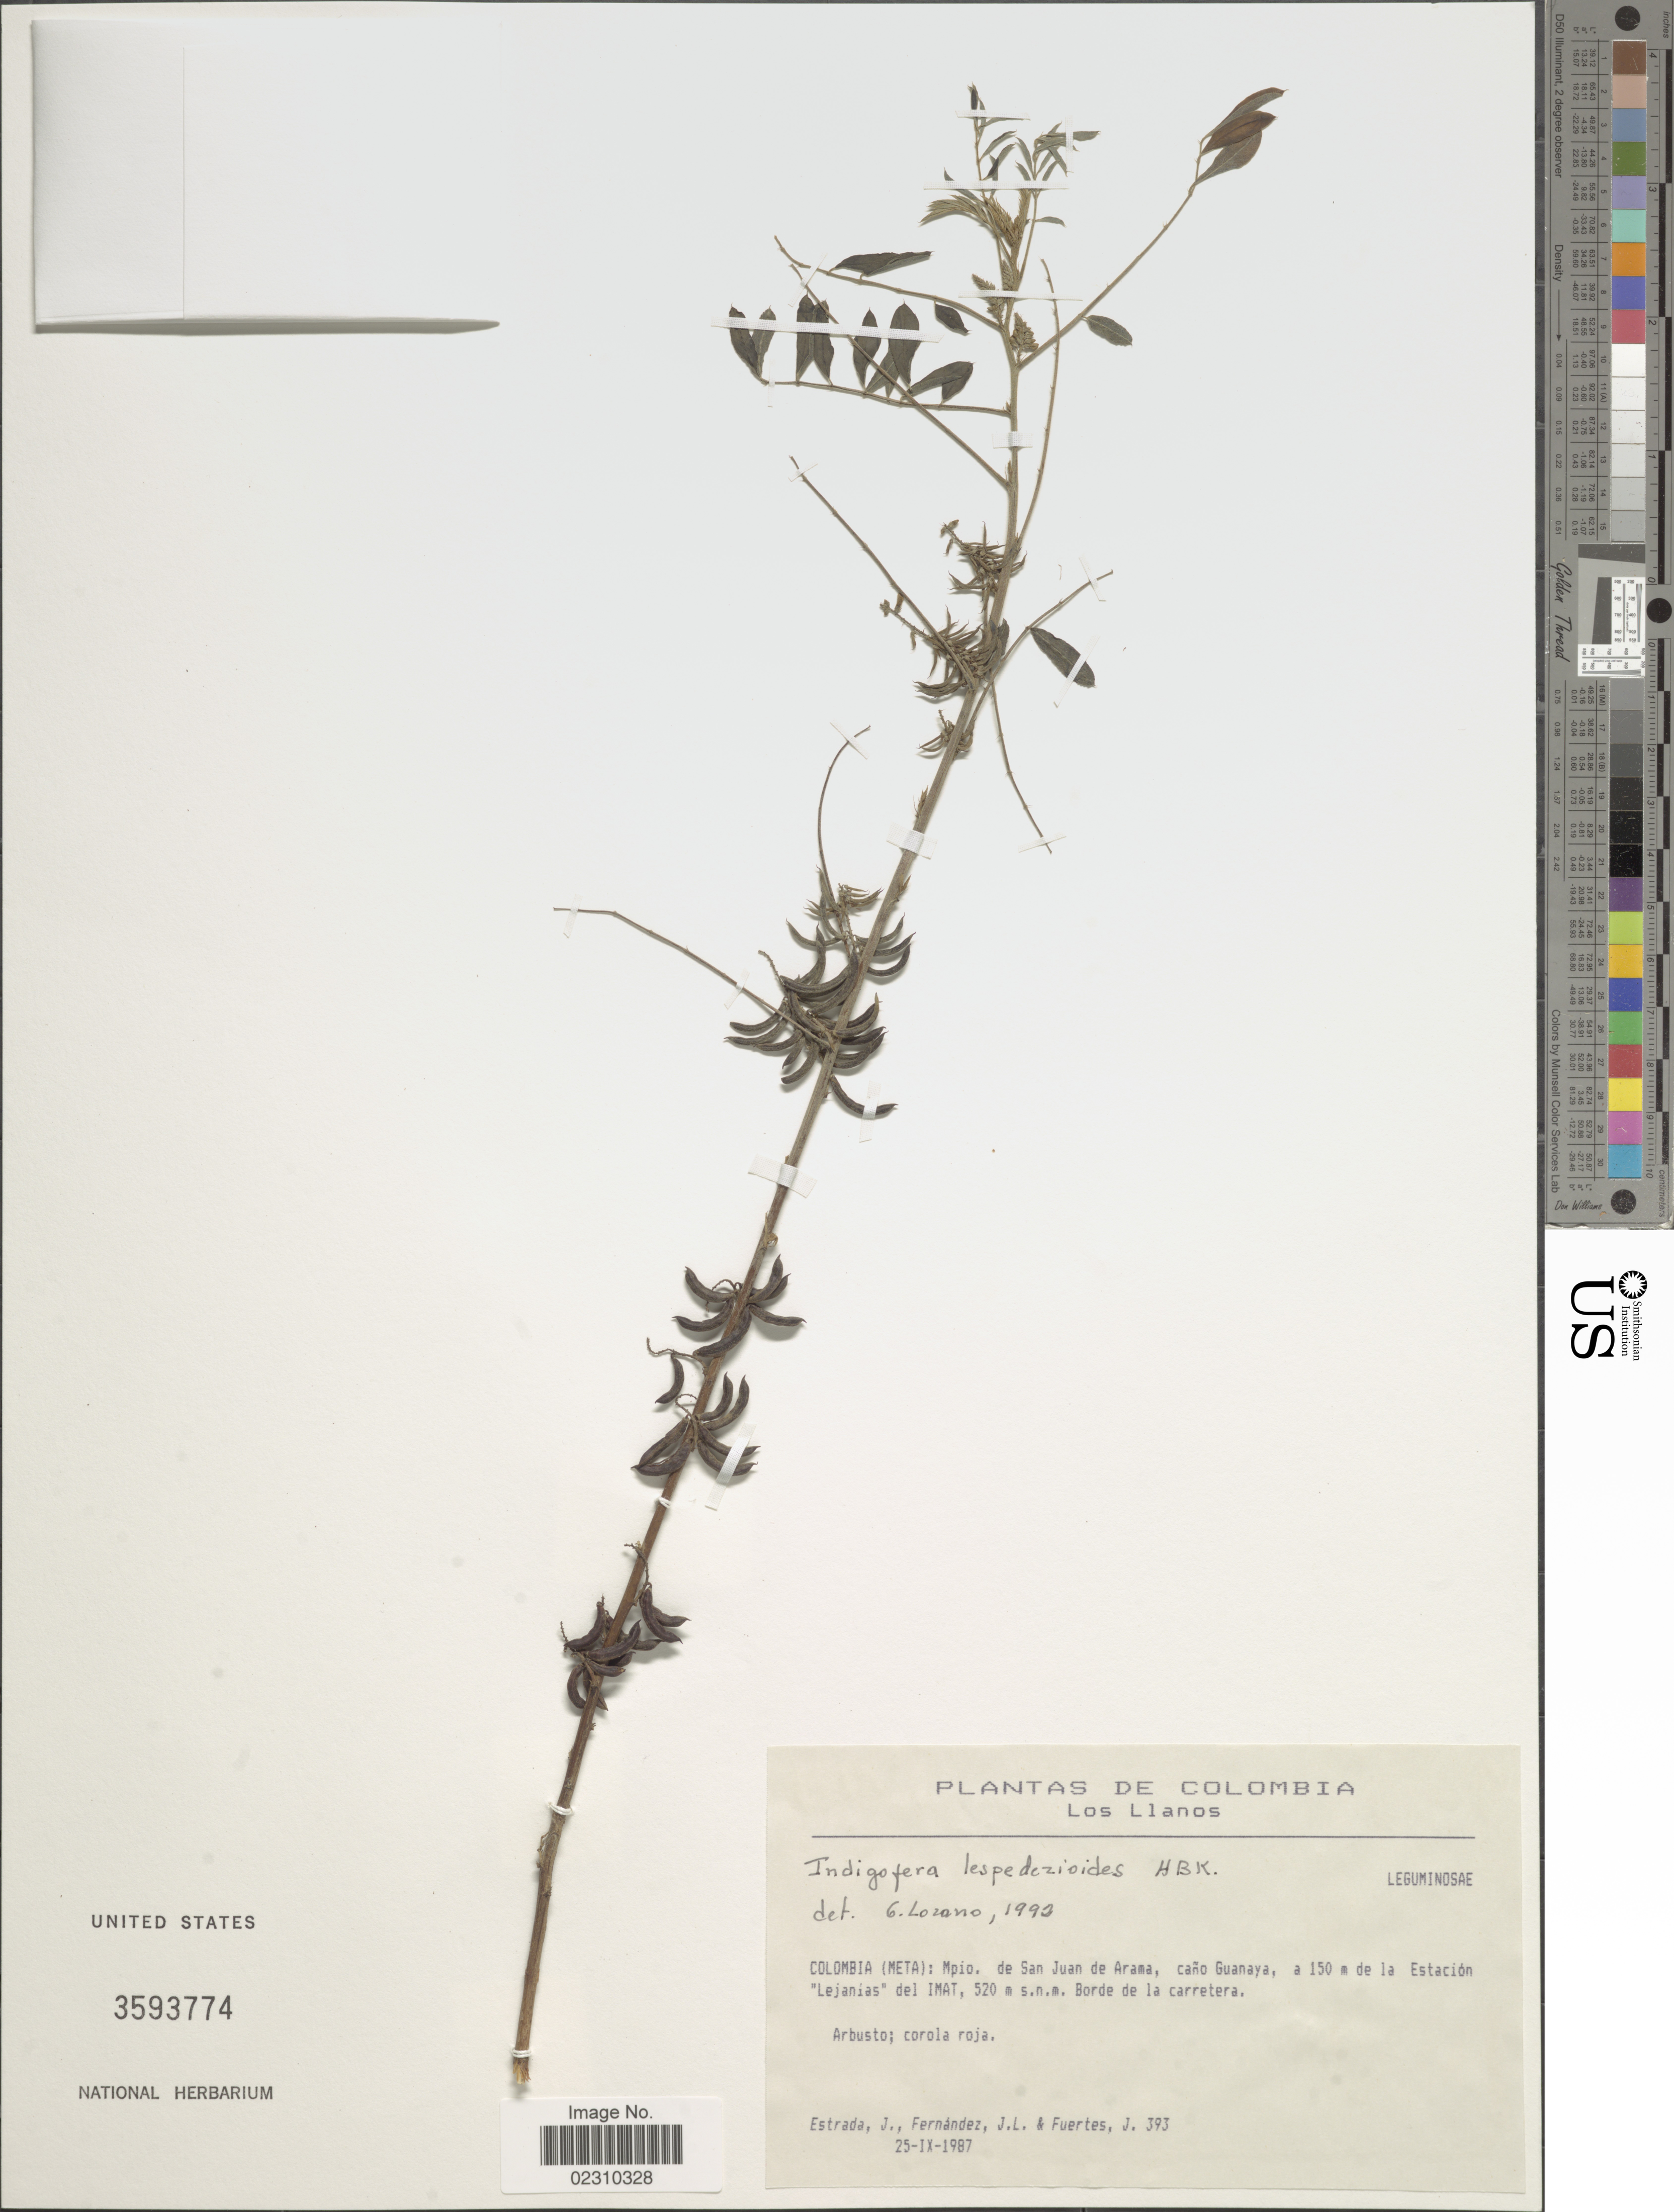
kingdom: Plantae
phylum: Tracheophyta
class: Magnoliopsida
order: Fabales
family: Fabaceae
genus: Indigofera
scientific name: Indigofera lespedezioides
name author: Kunth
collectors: J. Estrada, J. Fernandez & J. Fuertes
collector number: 393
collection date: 1987-09-25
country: Colombia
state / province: Meta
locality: Colombia (Meta) Mpio. de San Juan de Arama de Arama, cano Guanaya, a 150 m de la Estacion Lejanias del Imat.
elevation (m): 520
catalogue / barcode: US 3593774